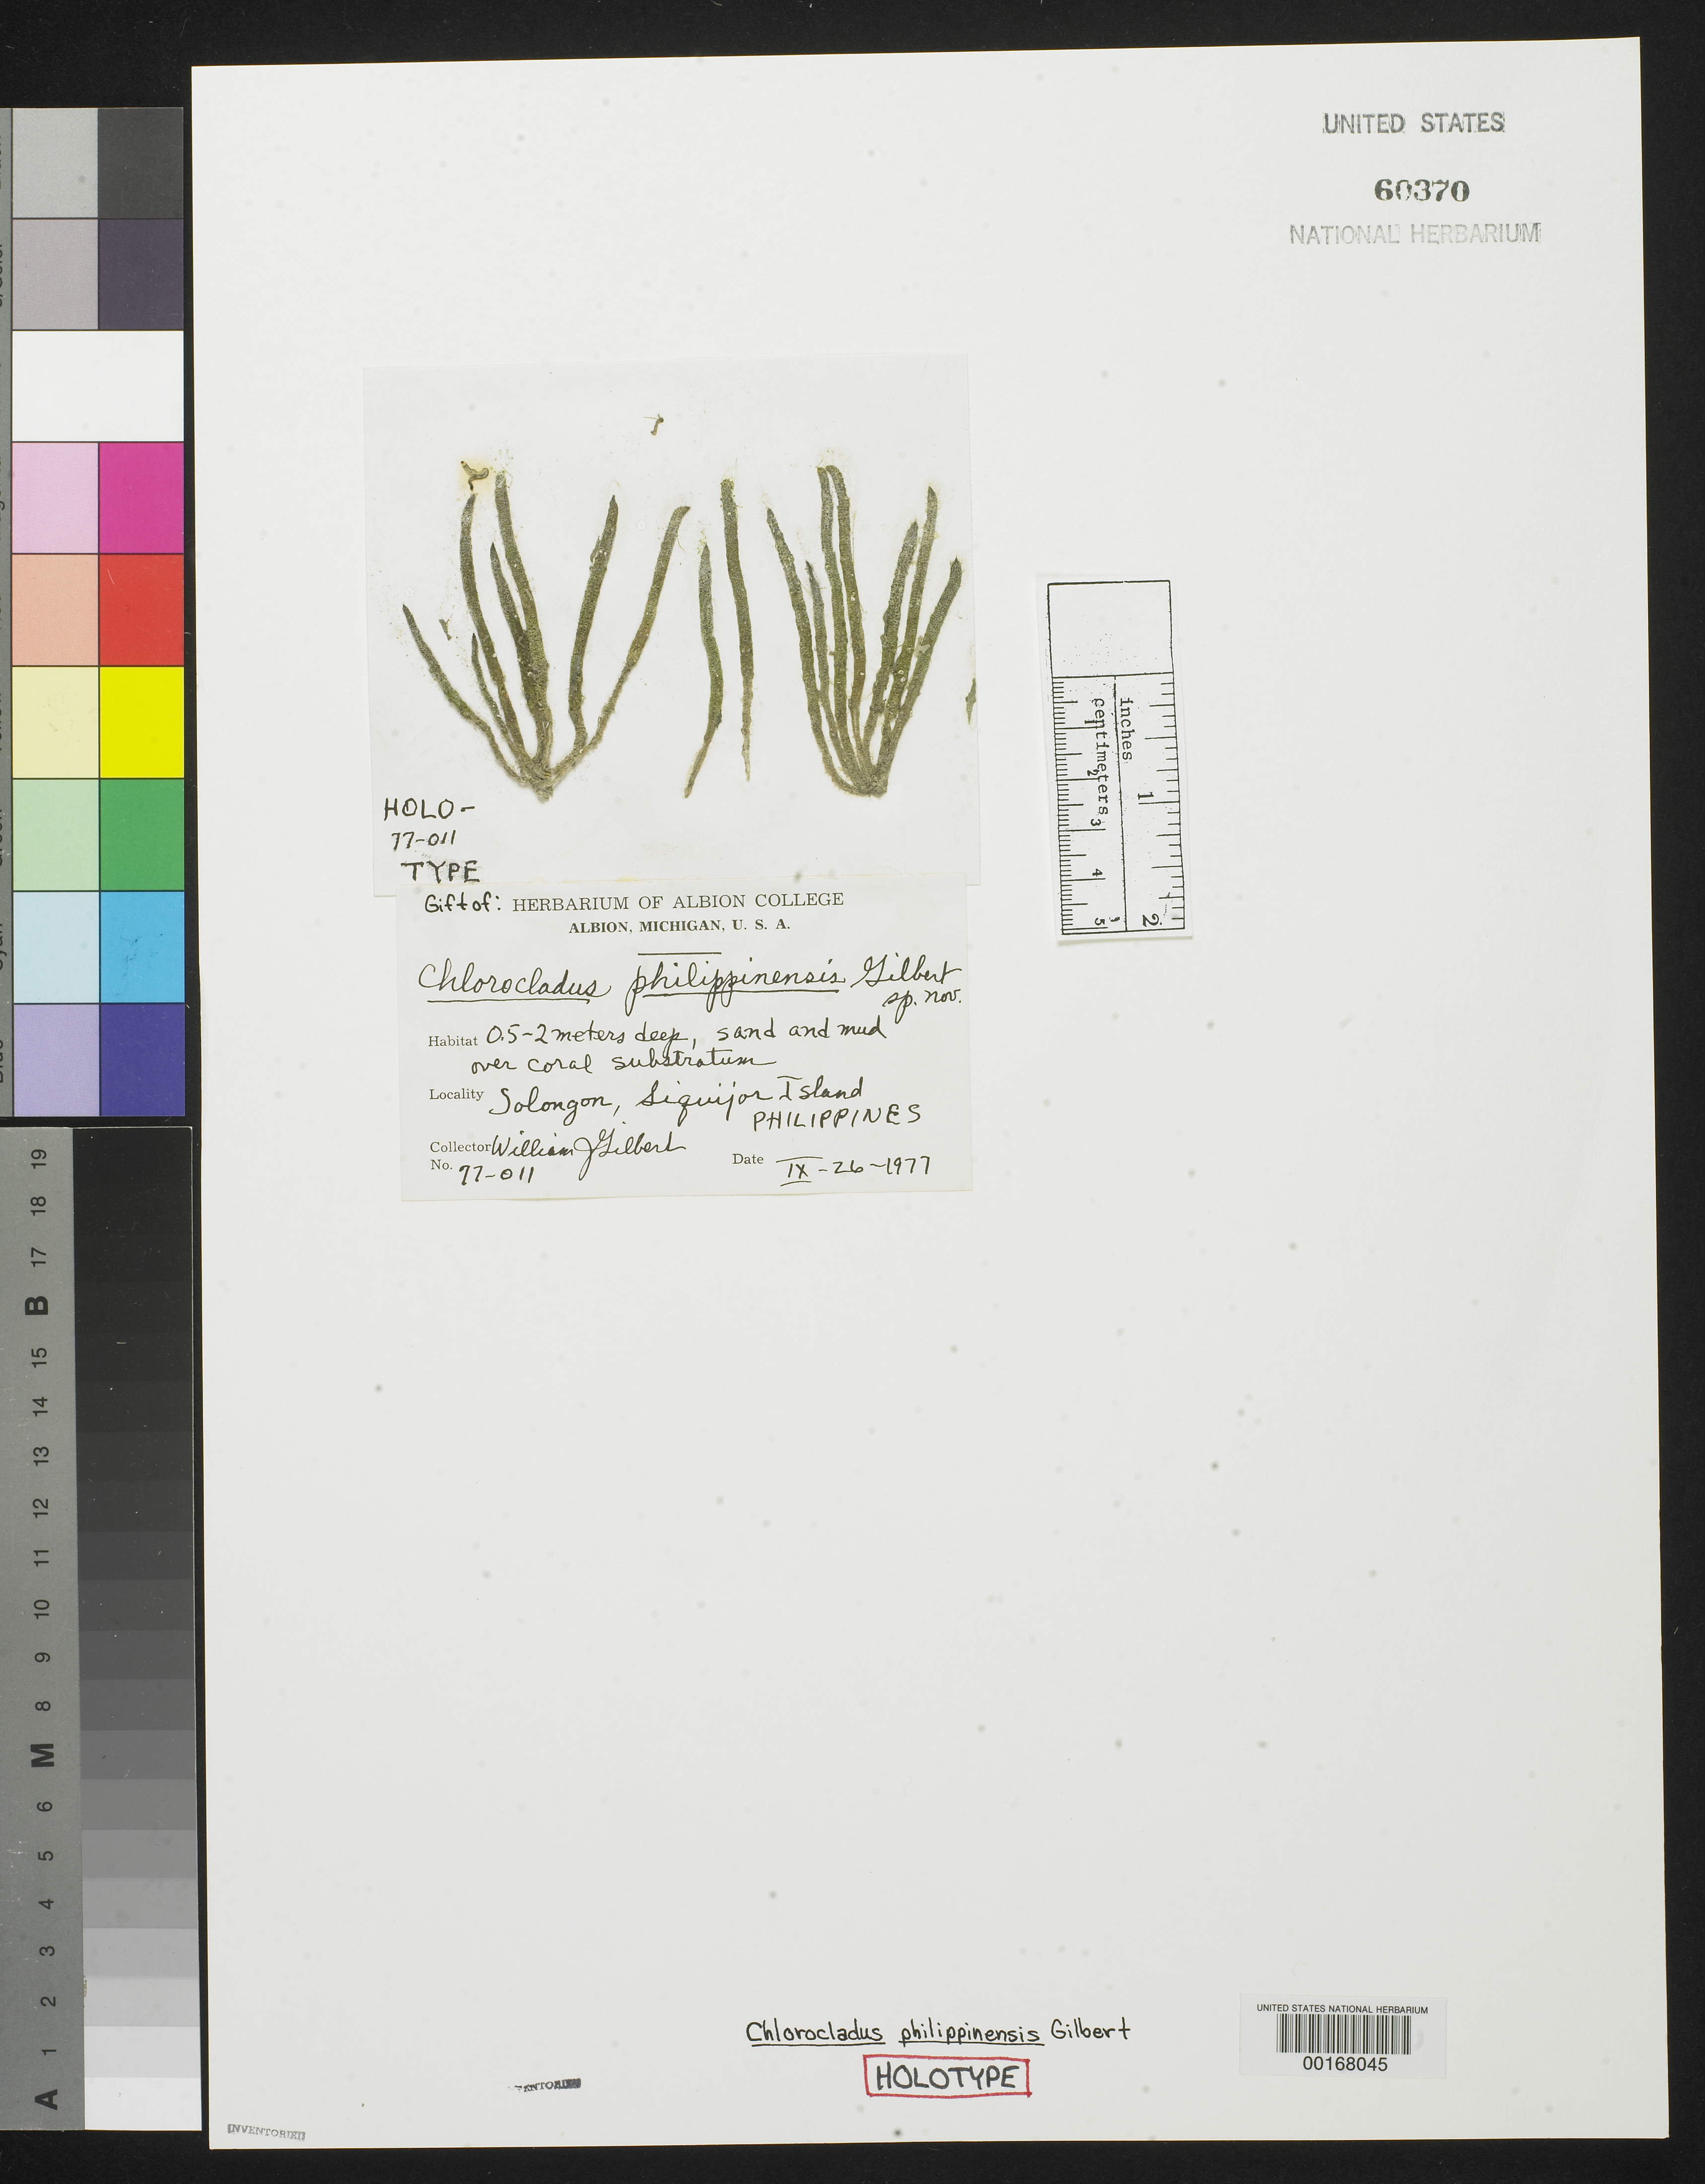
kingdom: Plantae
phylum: Chlorophyta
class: Ulvophyceae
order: Dasycladales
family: Dasycladaceae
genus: Chloroclados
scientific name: Chloroclados philippinensis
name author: W.J. Gilbert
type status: Holotype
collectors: W. J. Gilbert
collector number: WJG 77-011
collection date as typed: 26 Sep 1977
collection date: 1977-09-26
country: Philippines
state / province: Central Visayas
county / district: Siquijor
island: Siquijor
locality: Solong-on.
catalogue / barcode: US 60370